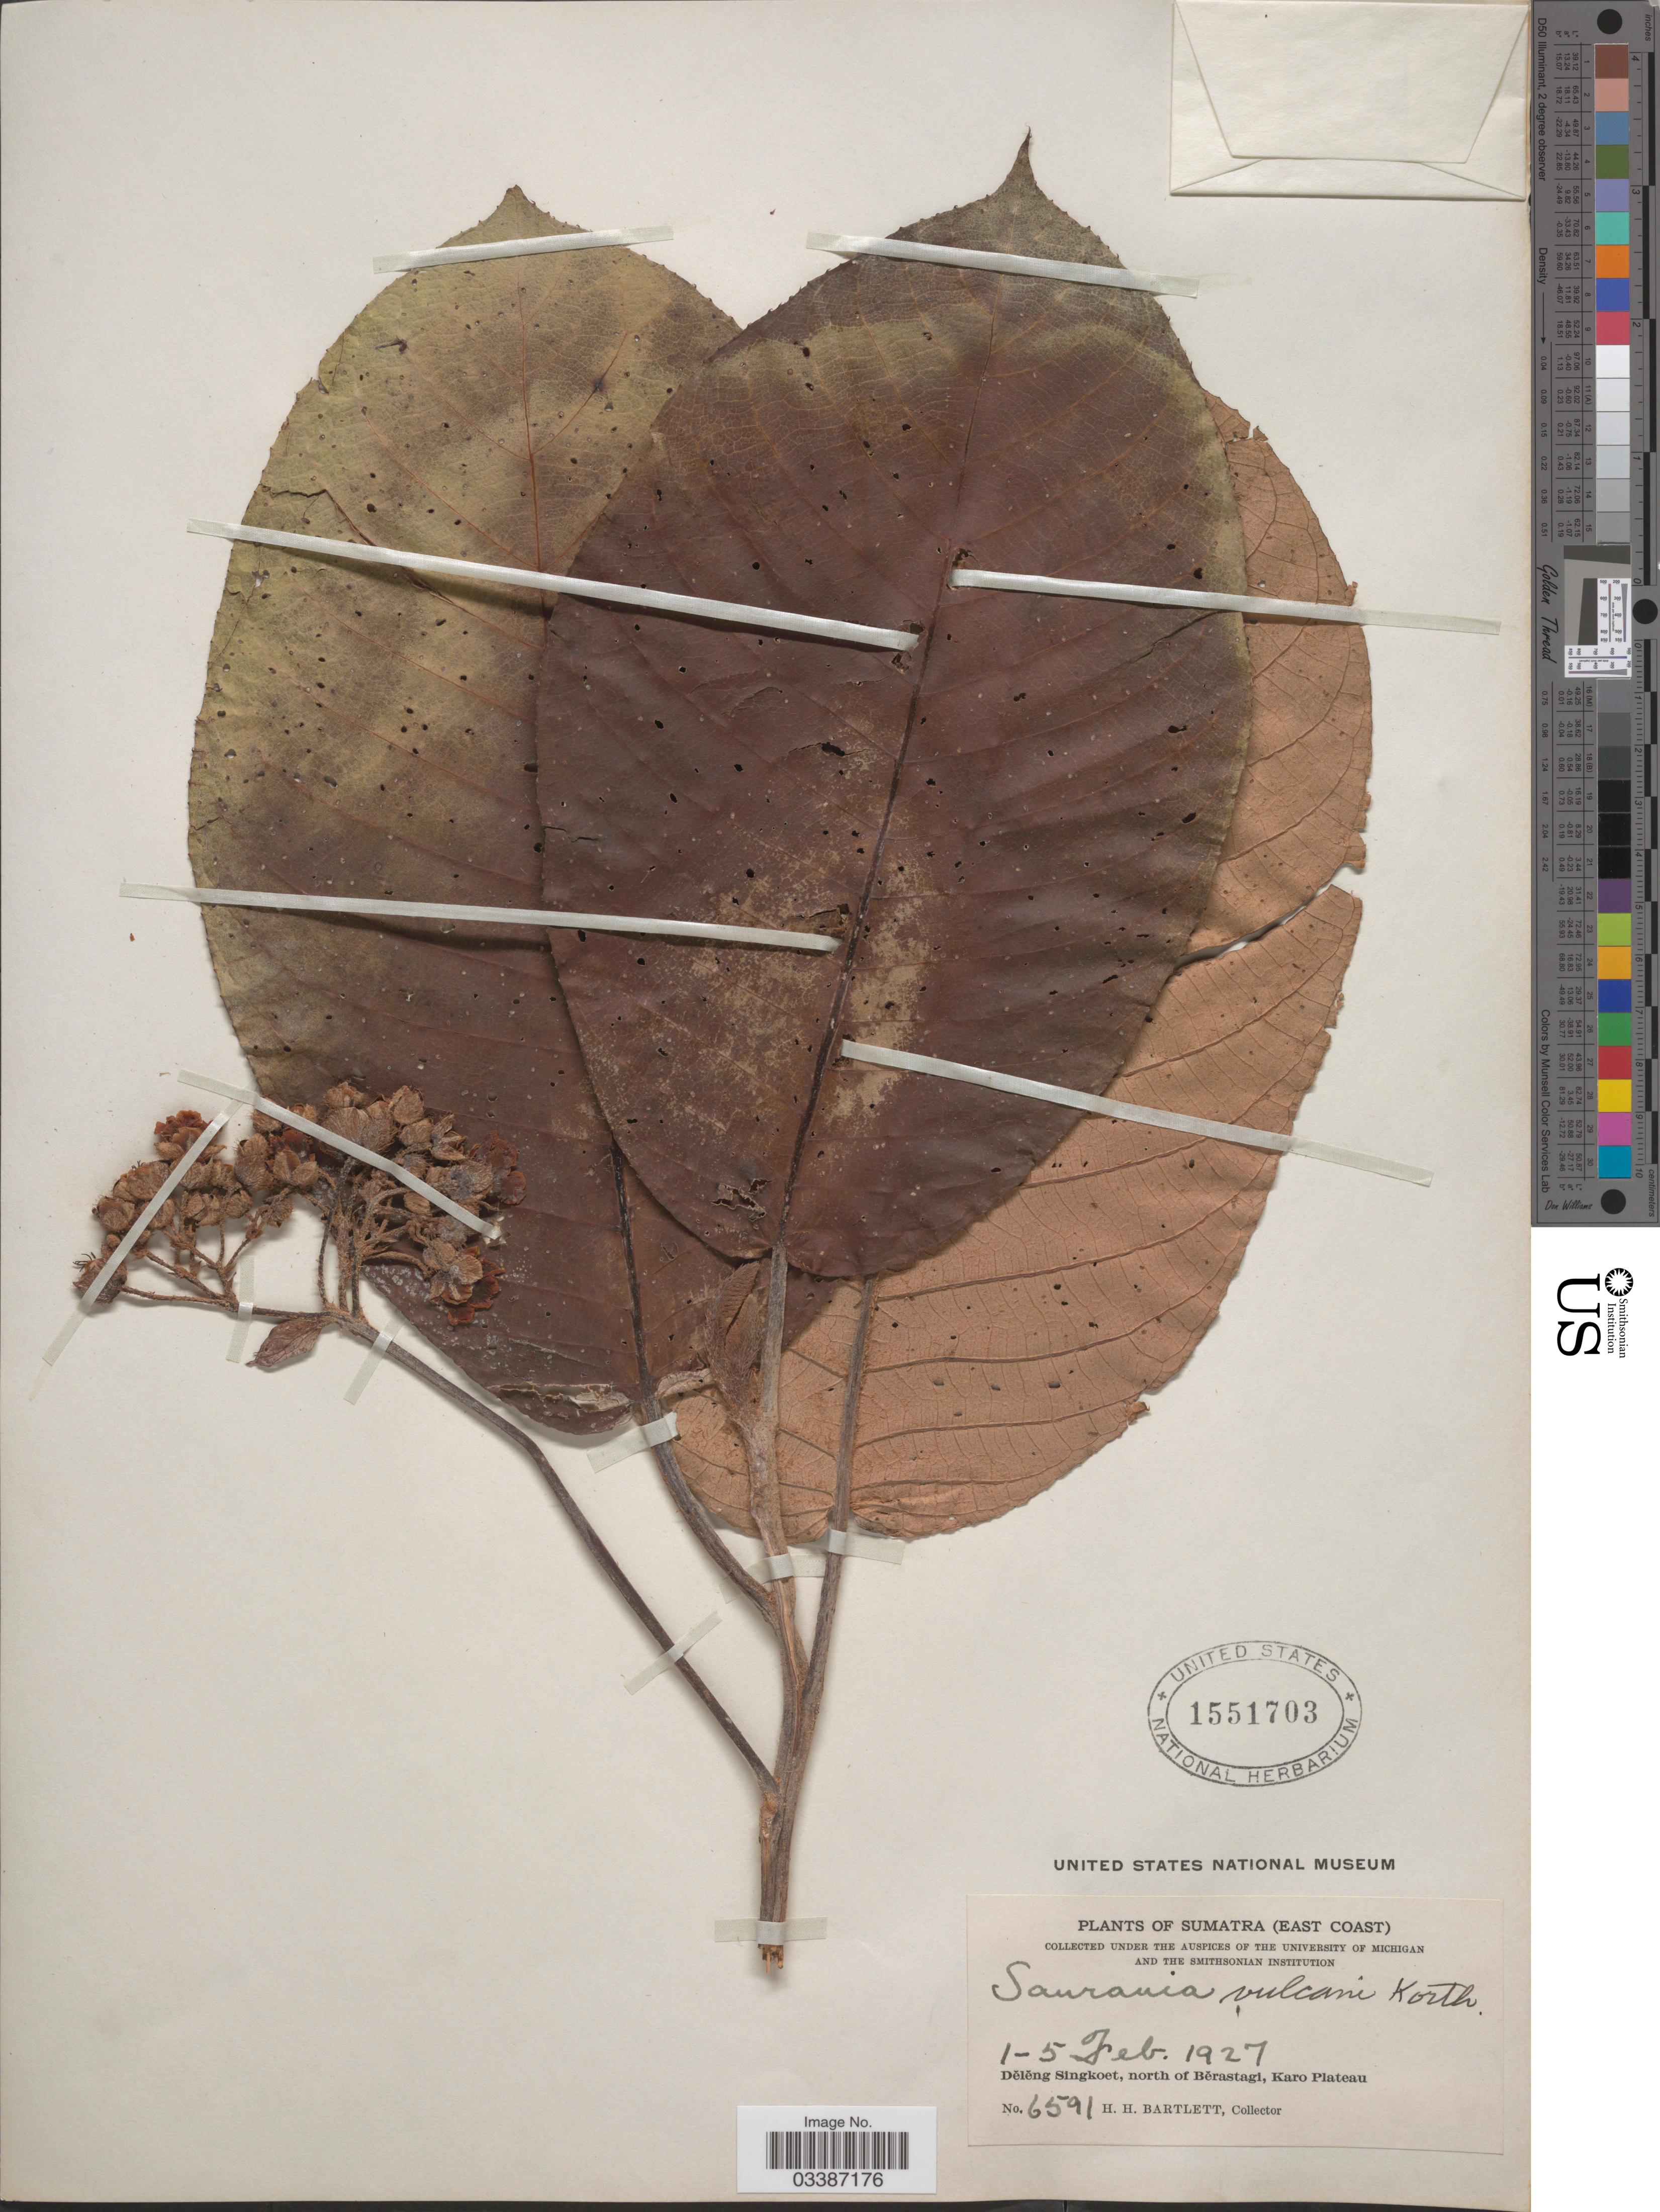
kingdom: Plantae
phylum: Tracheophyta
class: Magnoliopsida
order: Ericales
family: Actinidiaceae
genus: Saurauia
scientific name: Saurauia vulcani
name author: Korth.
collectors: H. H. Bartlett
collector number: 6591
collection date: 1927-02-01/1927-02-05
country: Indonesia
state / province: Sumatra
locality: (East Coast). Dĕlĕng Singkoet, north of Bĕrastagi, Karo Plateau.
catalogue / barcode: US 1551703